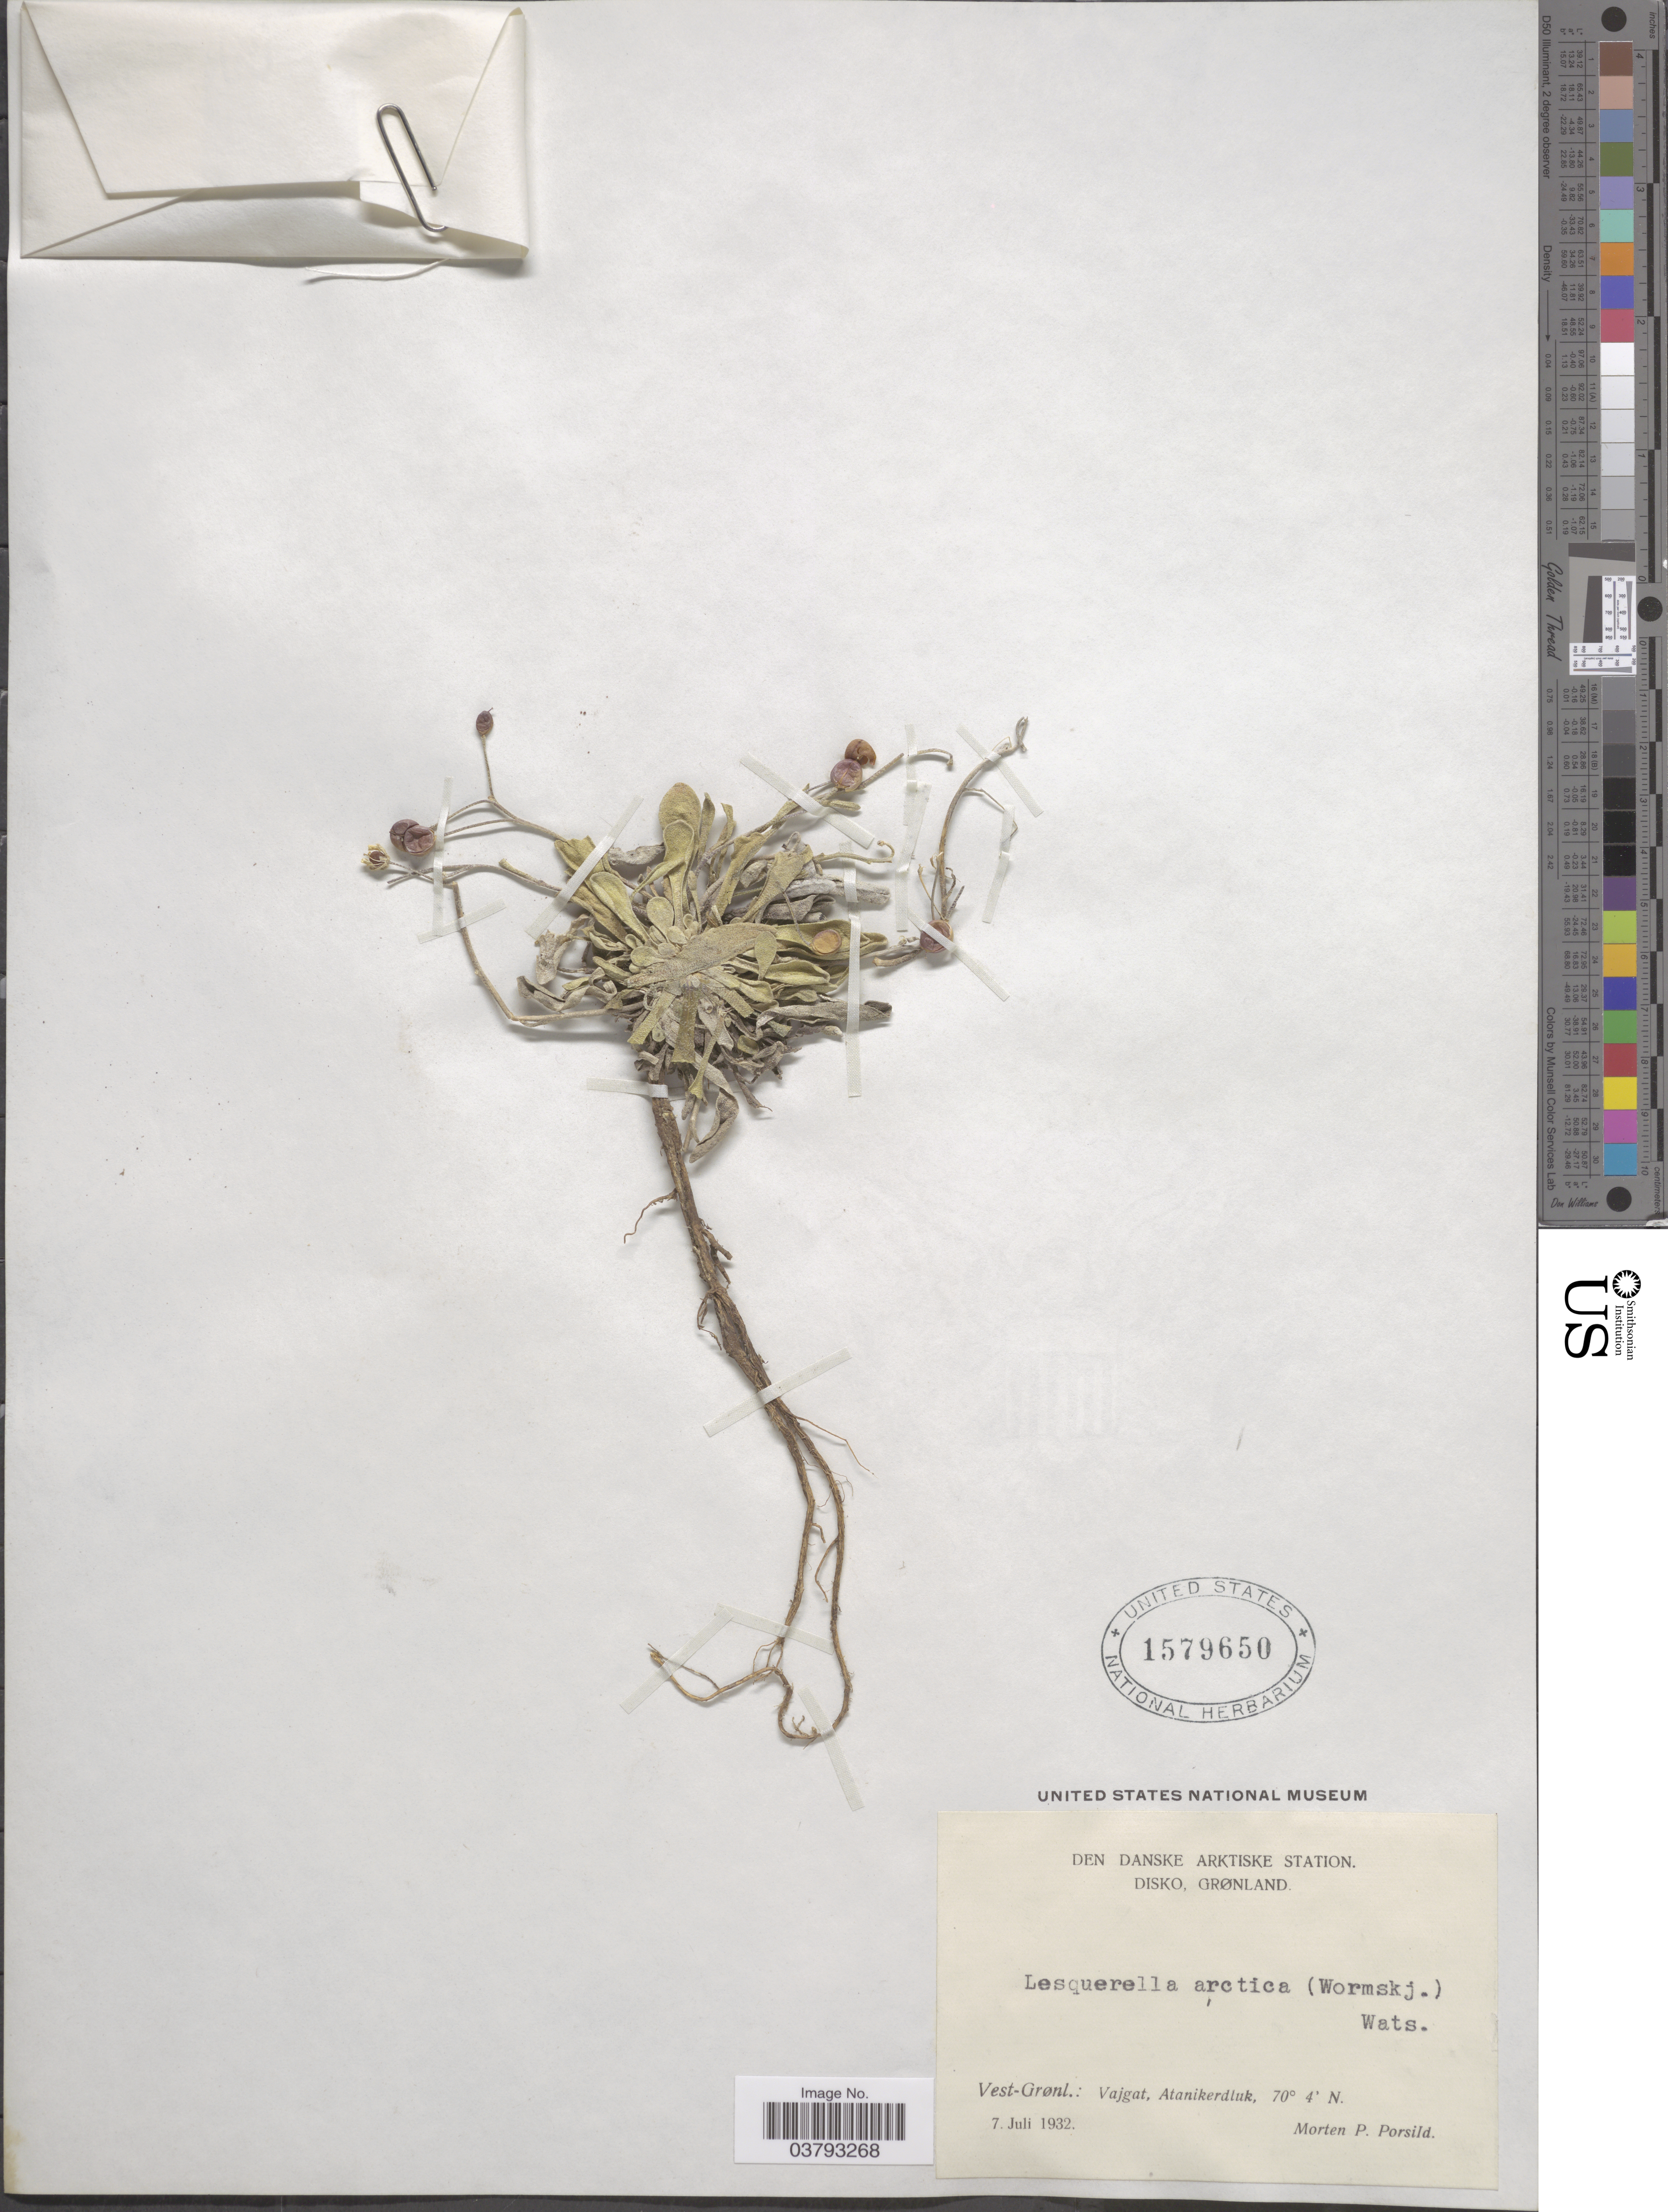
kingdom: Plantae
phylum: Tracheophyta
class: Magnoliopsida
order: Brassicales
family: Brassicaceae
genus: Lesquerella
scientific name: Lesquerella arctica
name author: (Wormsk. ex Hornem.) S. Watson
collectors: M. P. Porsild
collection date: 1932-07-07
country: Greenland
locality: Den Danske Arktiske Station. Disko, Grønland. Vest-Grønl.: Vajgat, Atanikerdluk.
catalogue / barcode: US 1579650